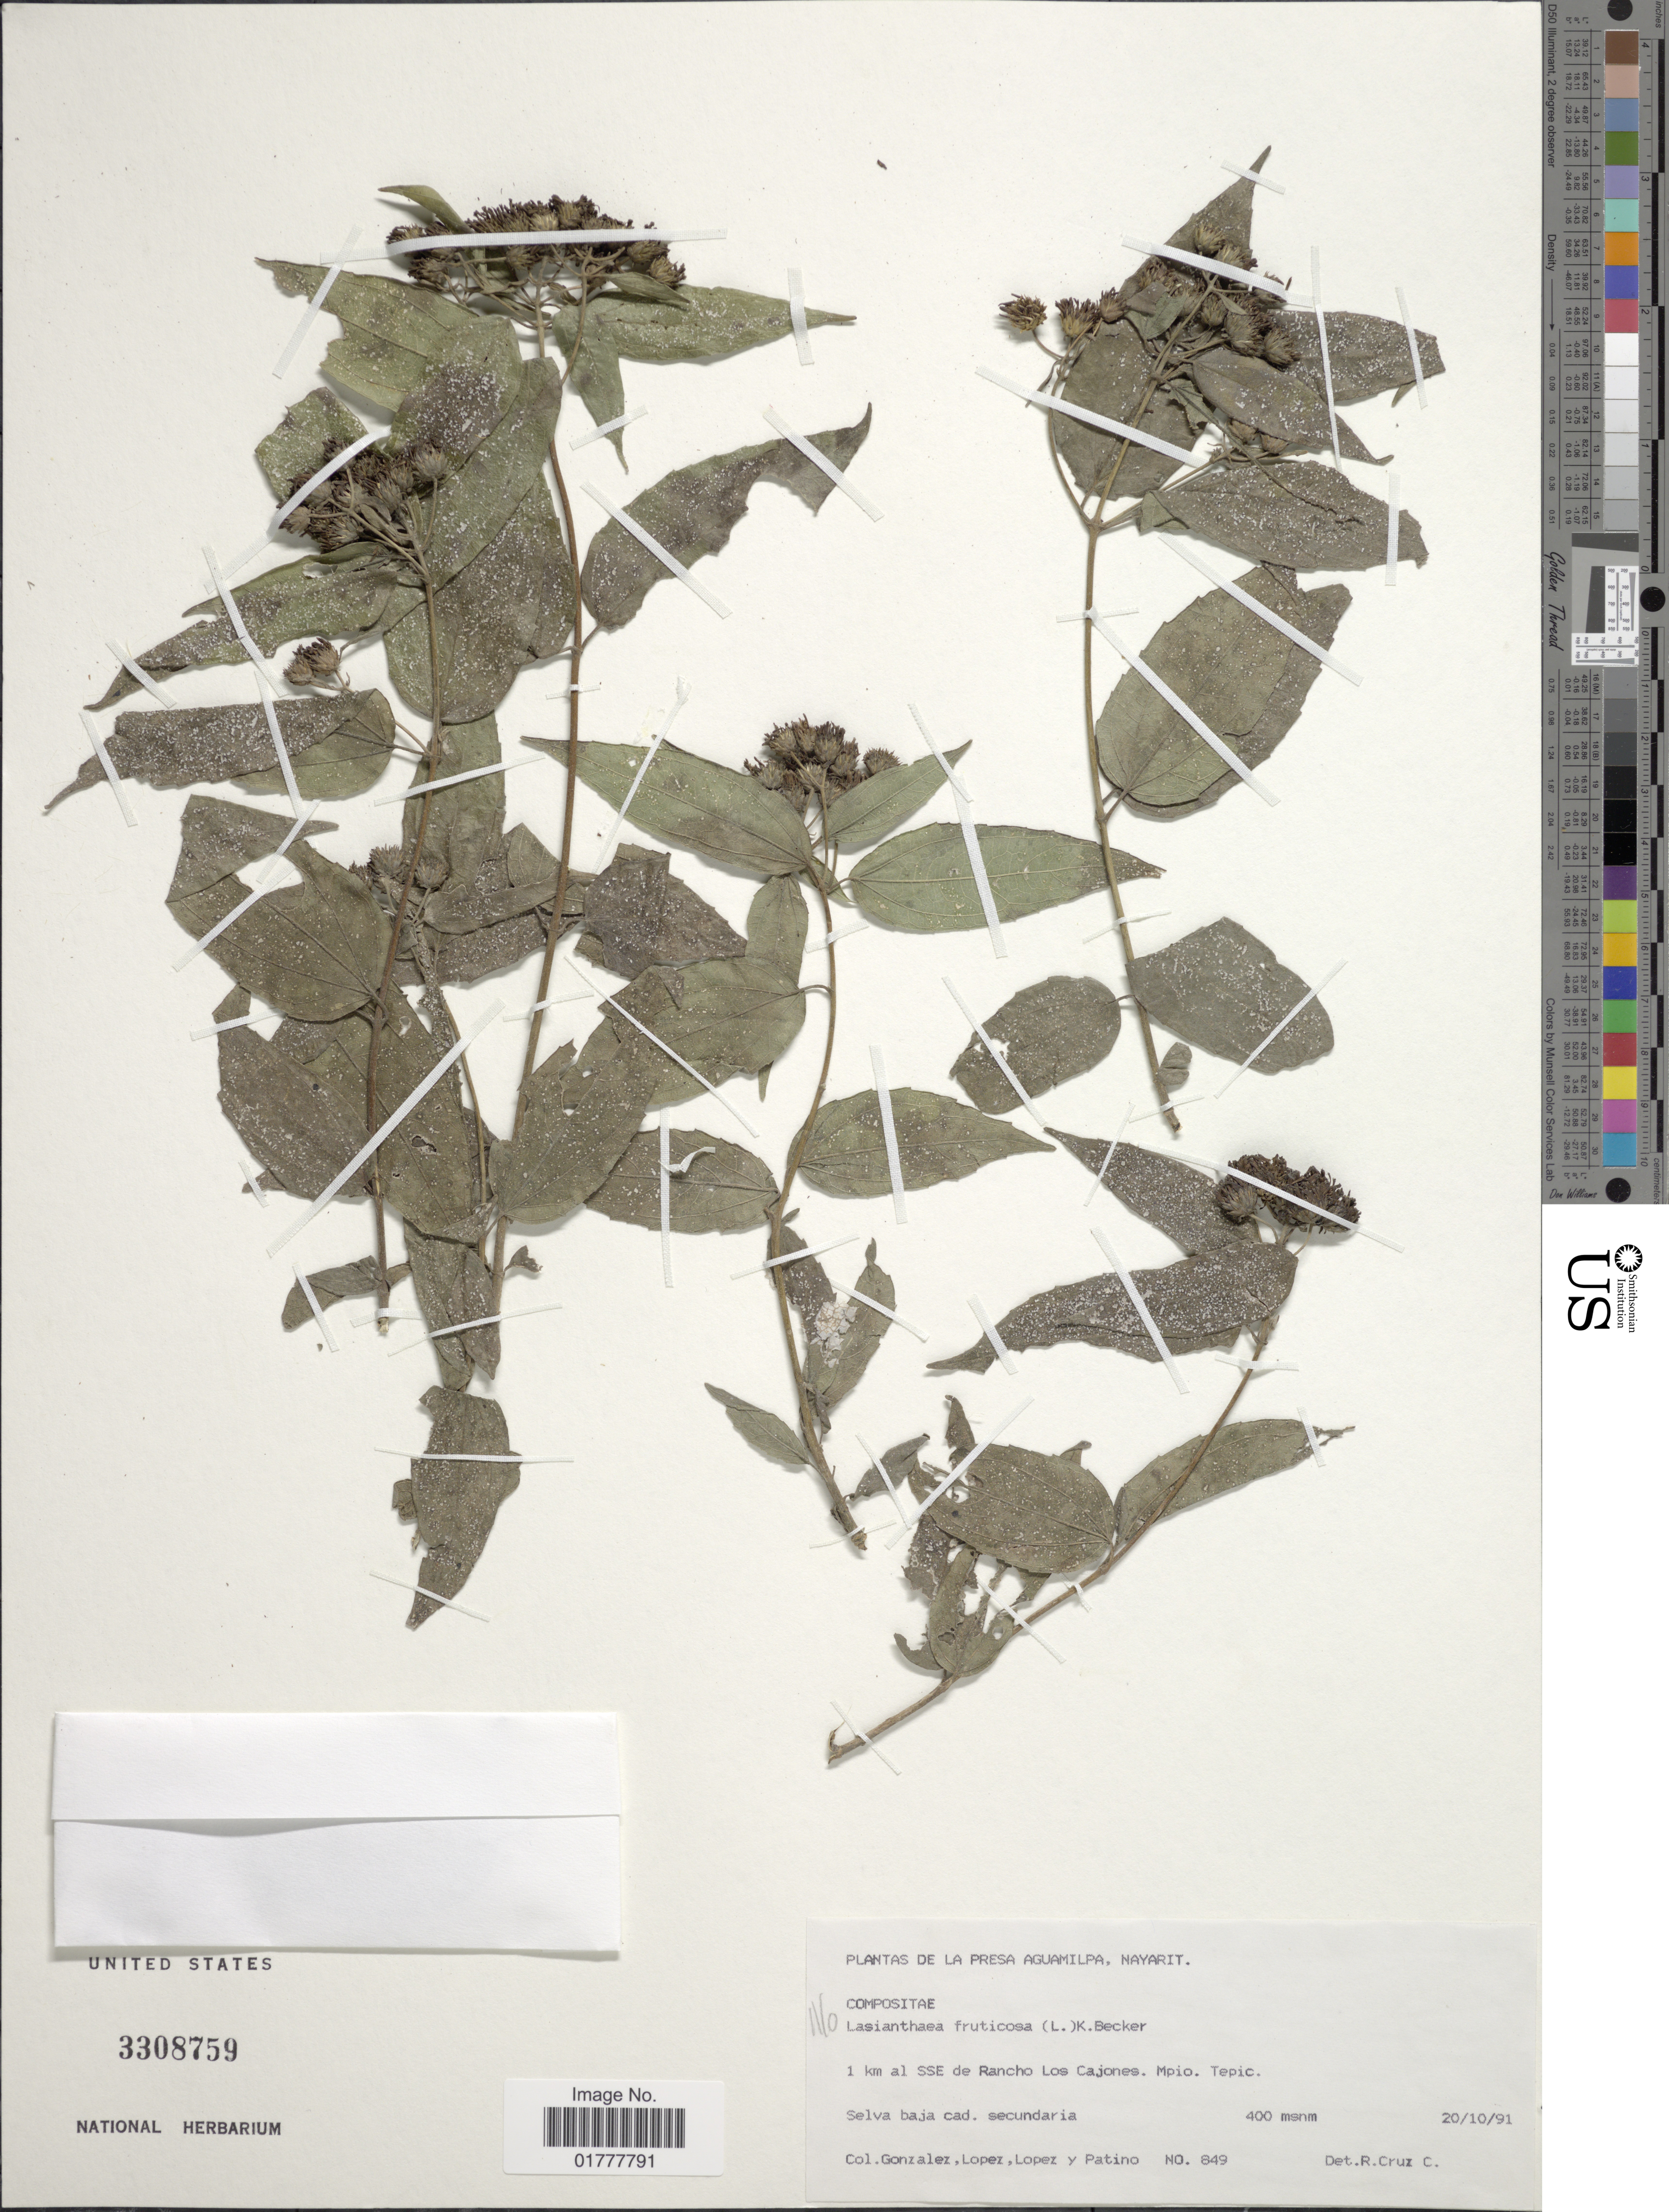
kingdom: Plantae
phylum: Tracheophyta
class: Magnoliopsida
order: Asterales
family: Asteraceae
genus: Otopappus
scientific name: Otopappus acuminatus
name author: S. Watson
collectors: Gonzalez, Lopez, Lopez & -. Patino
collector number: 649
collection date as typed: Transcribed d/m/y: 20/10/91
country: Mexico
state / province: Nayarit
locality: Presa Aguamilpa, Nayarit. 1 km al SSE de Rancho Los Cajones. Mpio. Tepic.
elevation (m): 400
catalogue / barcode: US 3308759